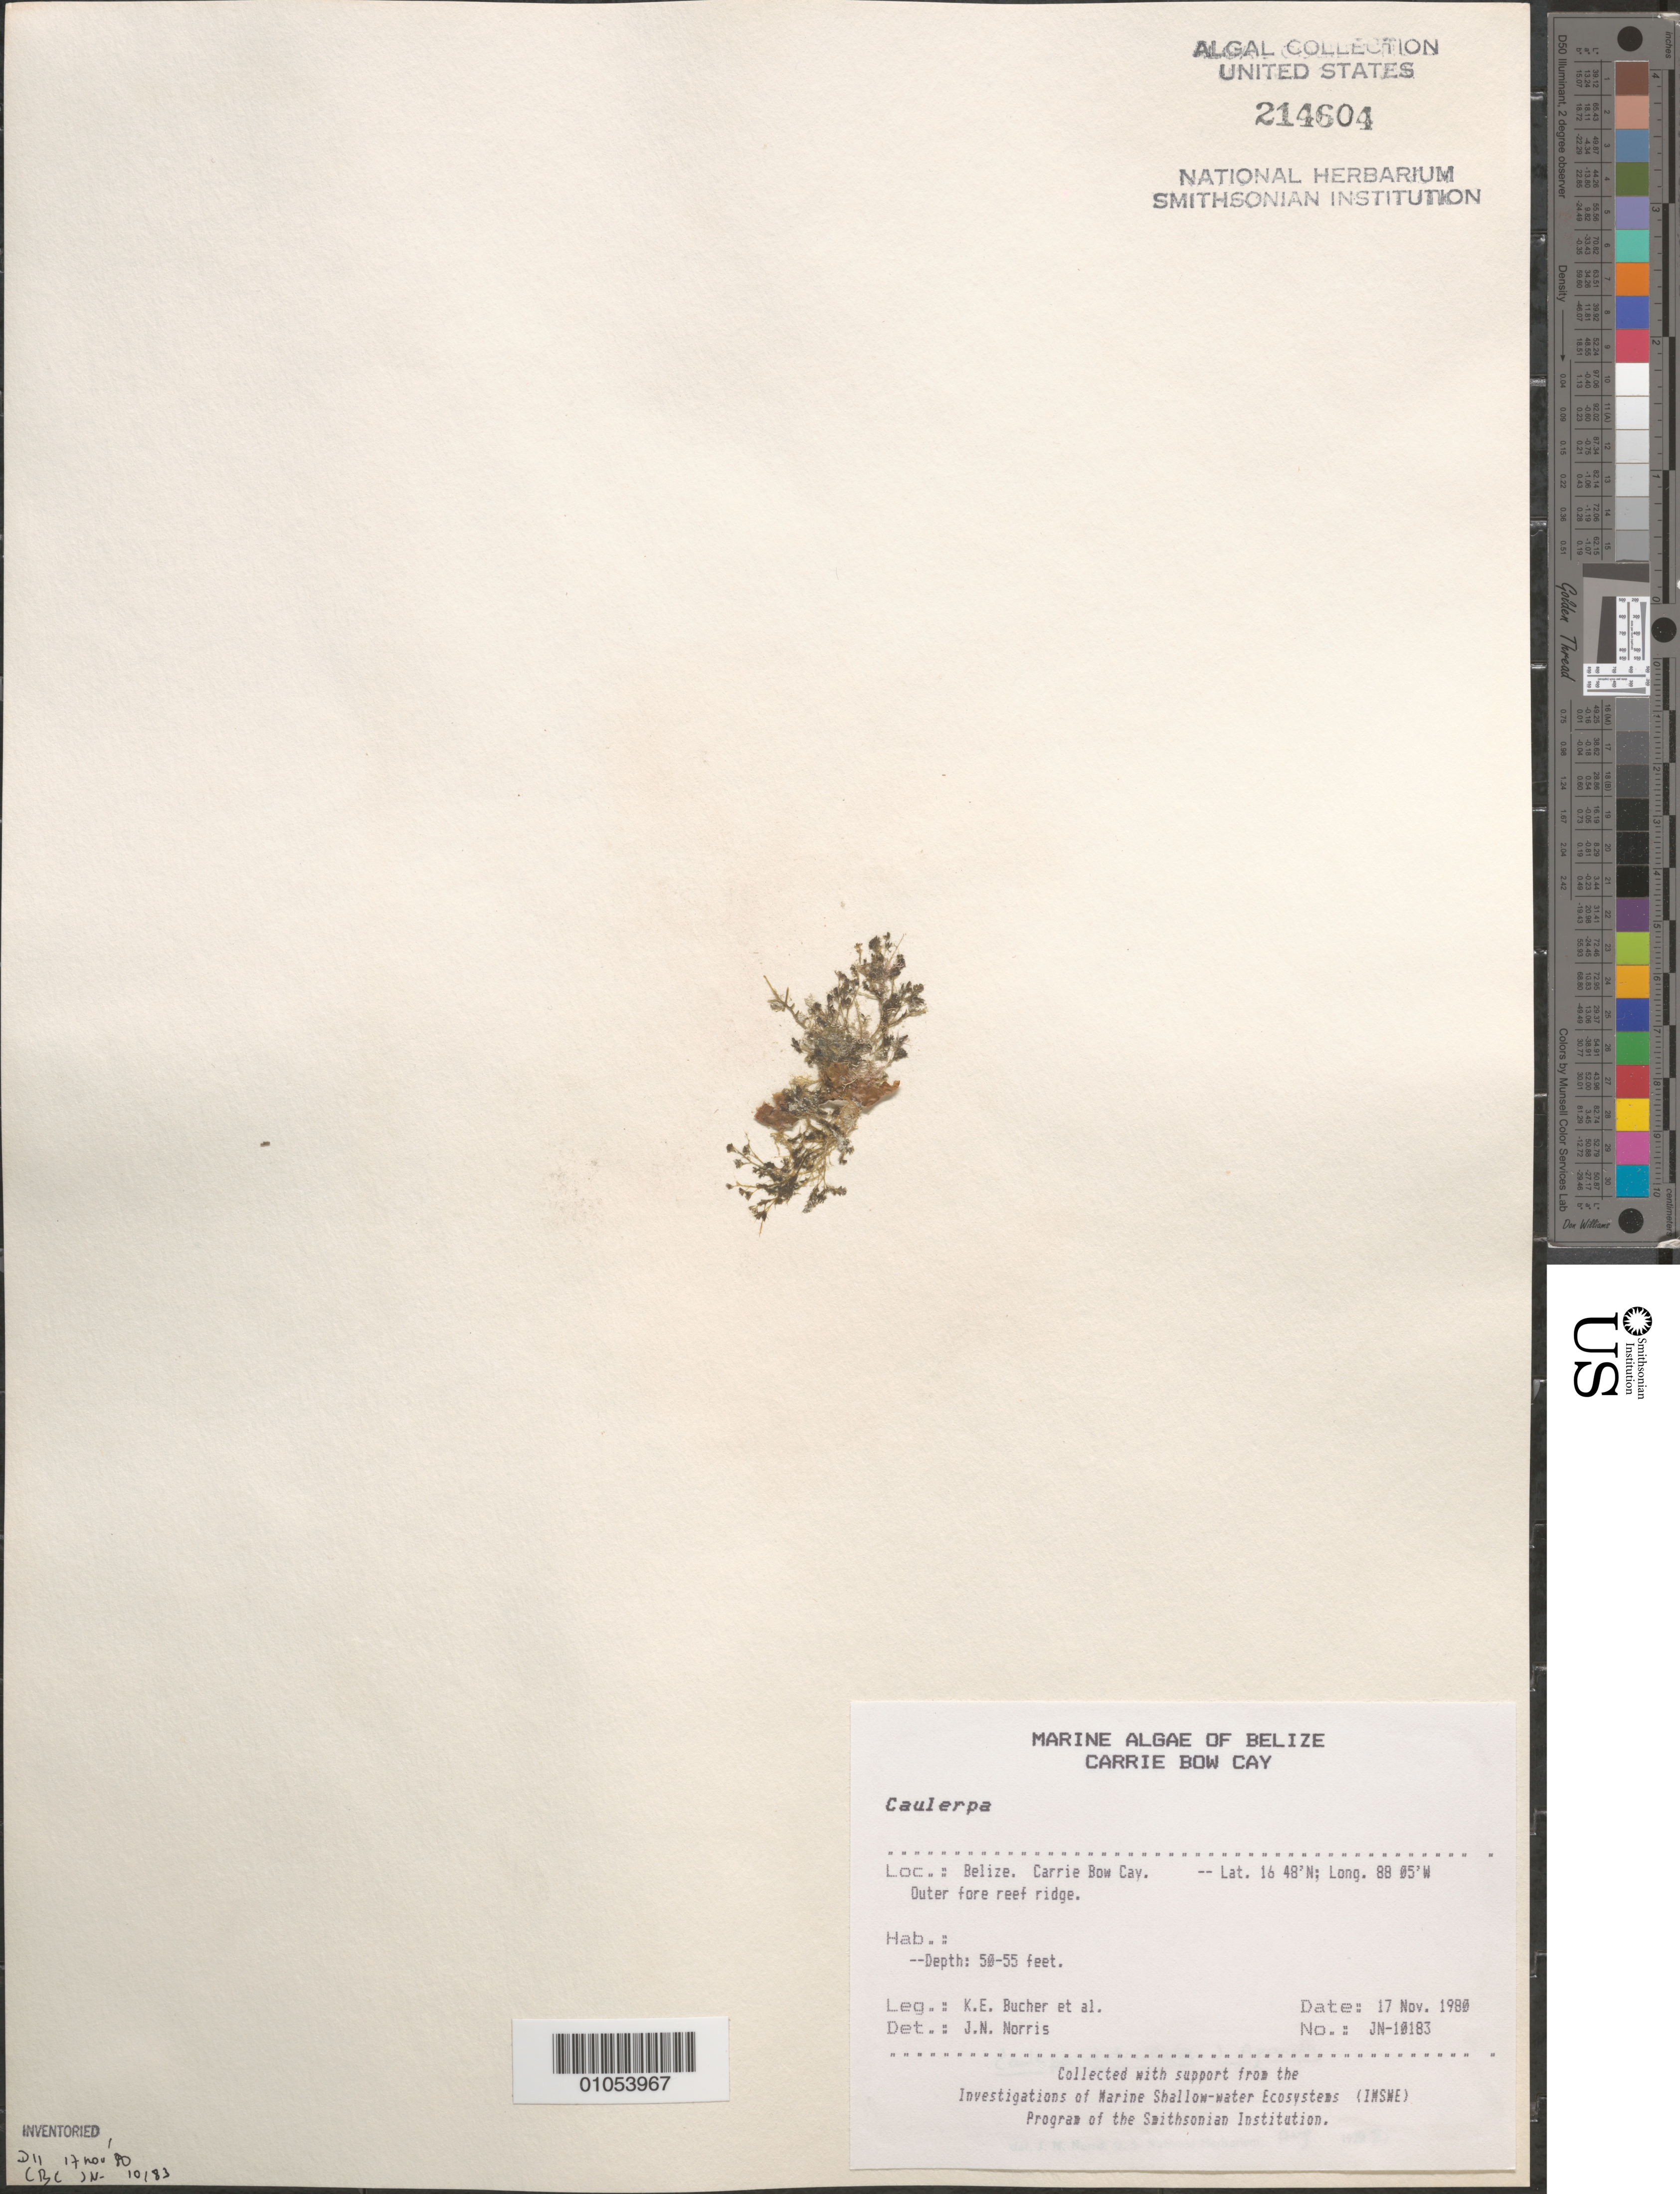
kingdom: Plantae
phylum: Chlorophyta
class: Ulvophyceae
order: Bryopsidales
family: Caulerpaceae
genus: Caulerpa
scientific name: Caulerpa verticillata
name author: J. Agardh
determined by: Norris, James N.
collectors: K. E. Bucher & et al.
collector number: JN-10183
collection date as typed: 17 Nov 1980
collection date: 1980-11-17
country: Belize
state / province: Stann Creek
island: Carrie Bow Cay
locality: Outer fore reef ridge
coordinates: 16 48'N, 88 05'W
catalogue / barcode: US 214604